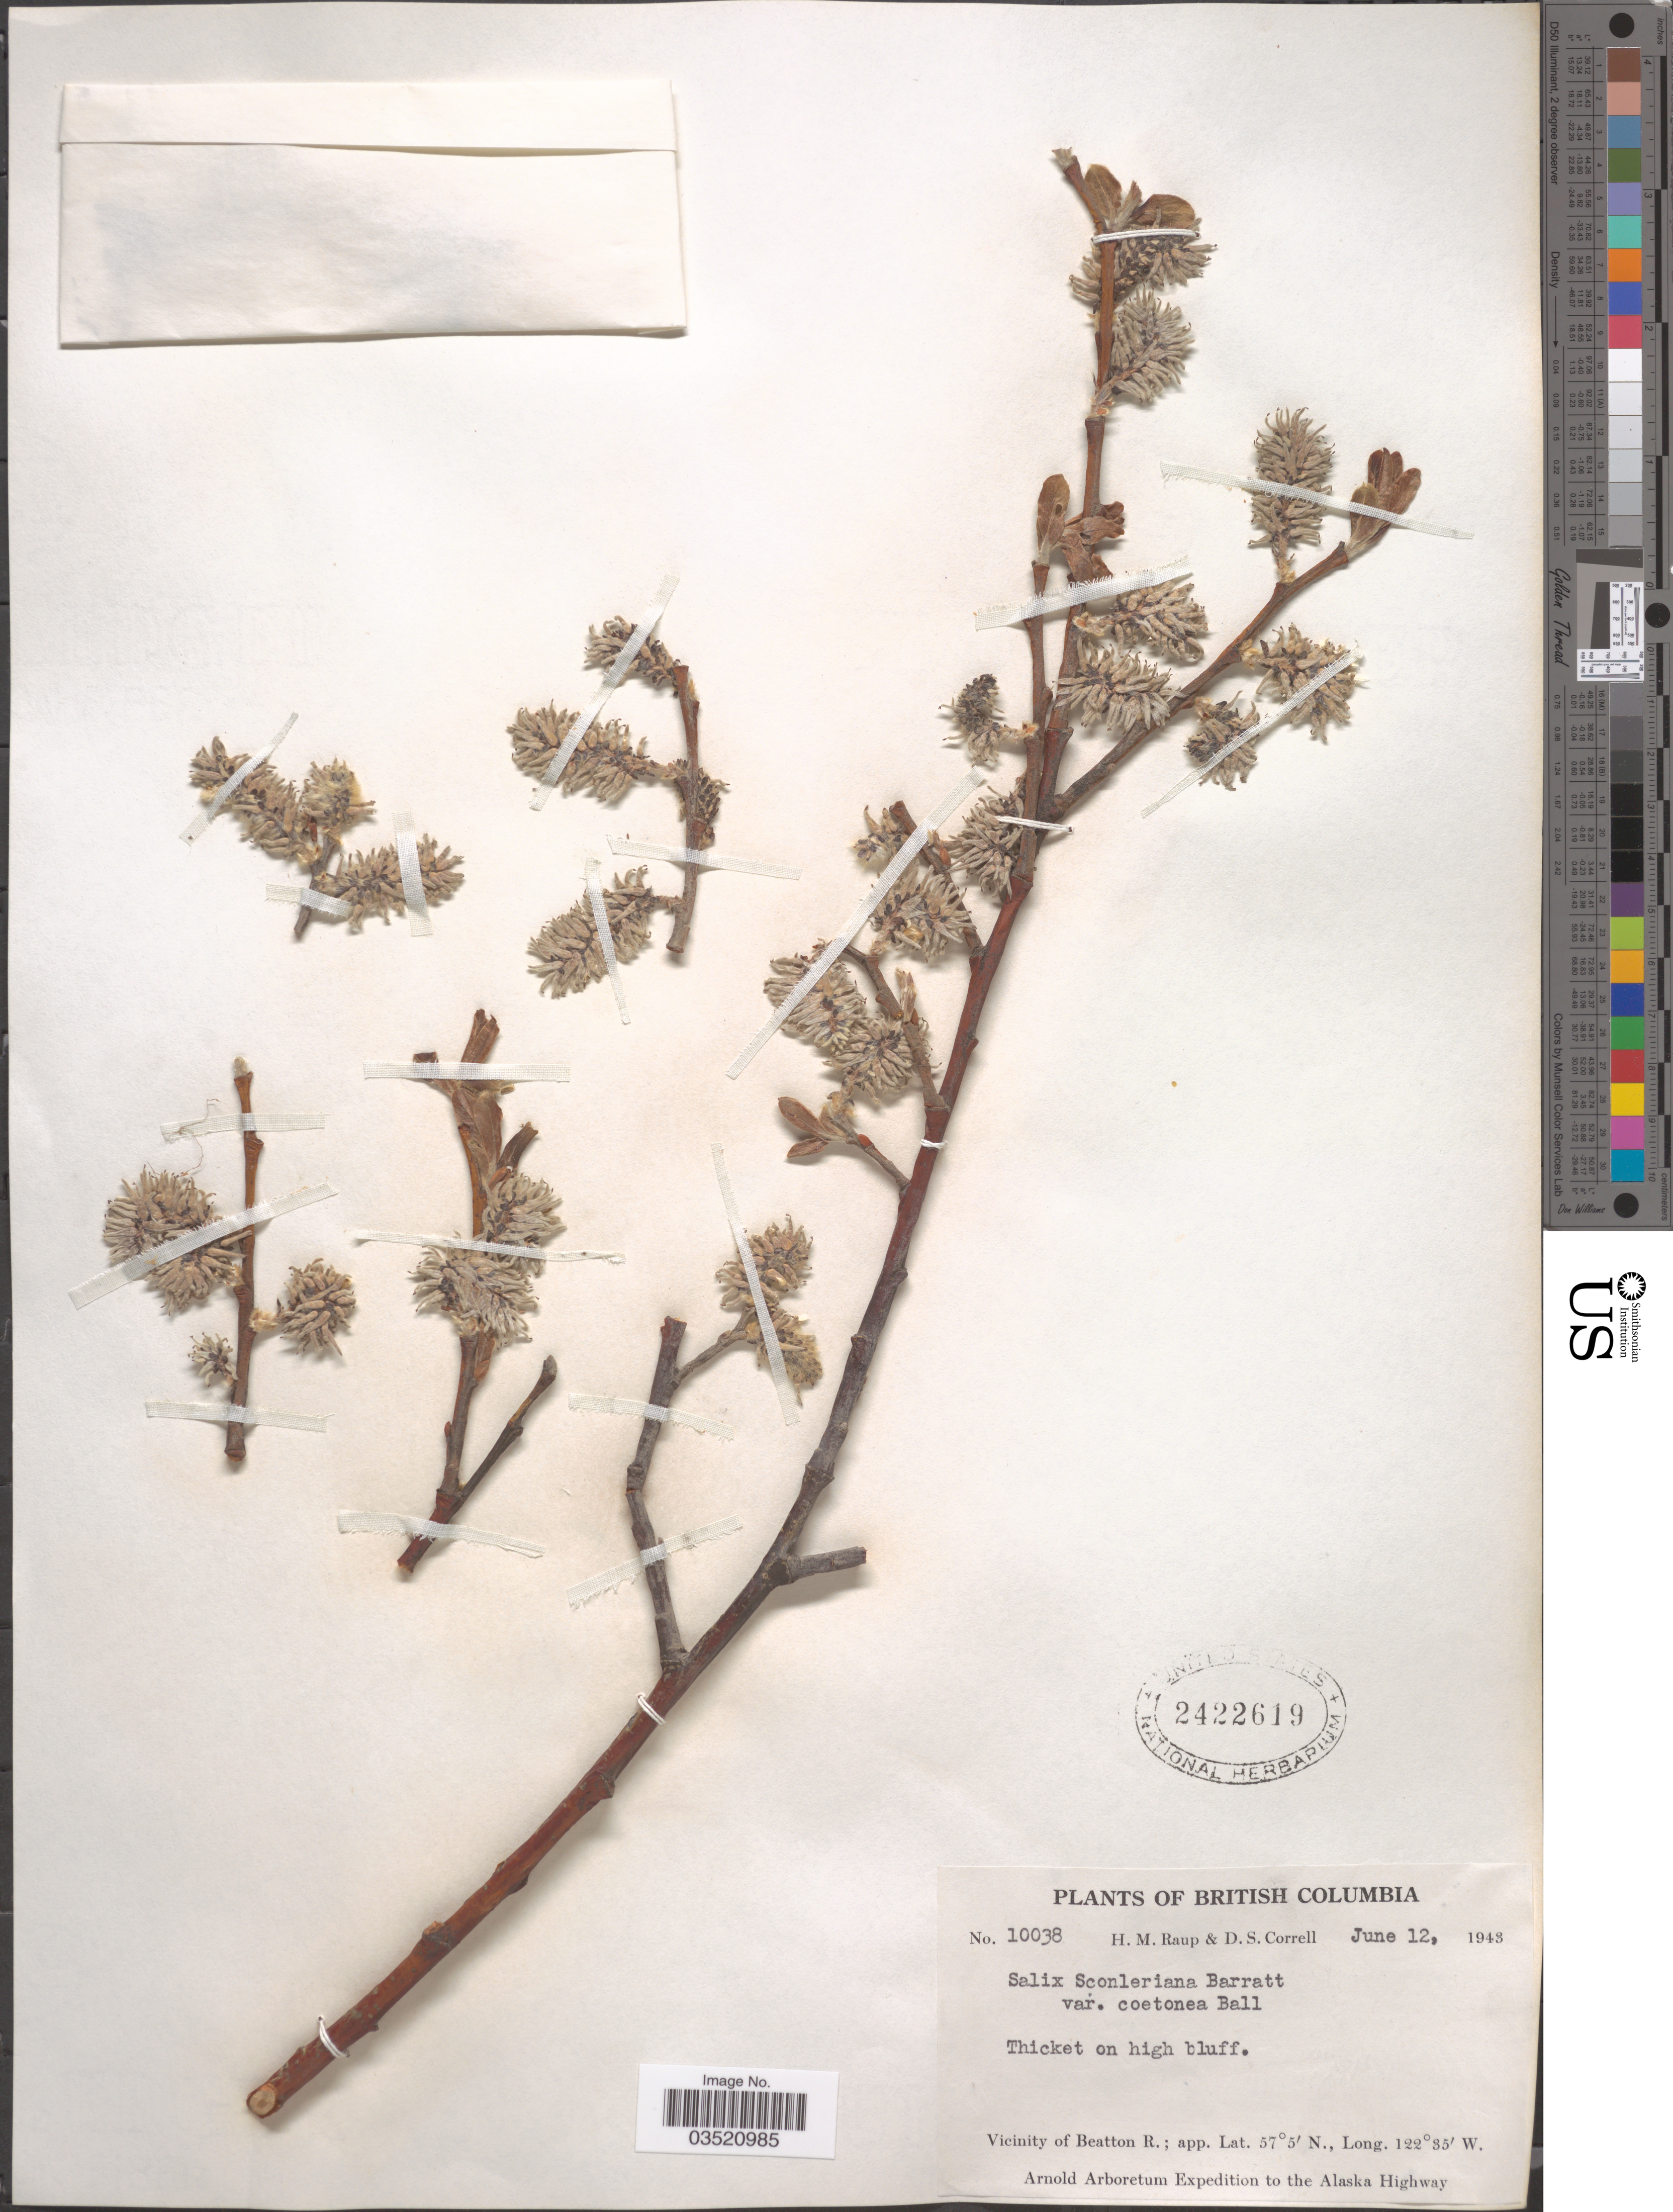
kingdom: Plantae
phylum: Tracheophyta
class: Magnoliopsida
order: Malpighiales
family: Salicaceae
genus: Salix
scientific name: Salix scouleriana var. coetanea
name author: C.R. Ball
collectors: H. Raup & D. S. Correll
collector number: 10038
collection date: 1943-06-12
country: Canada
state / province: British Columbia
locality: Vicinity of Beatton R. Alaska Highway.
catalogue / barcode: US 2422619